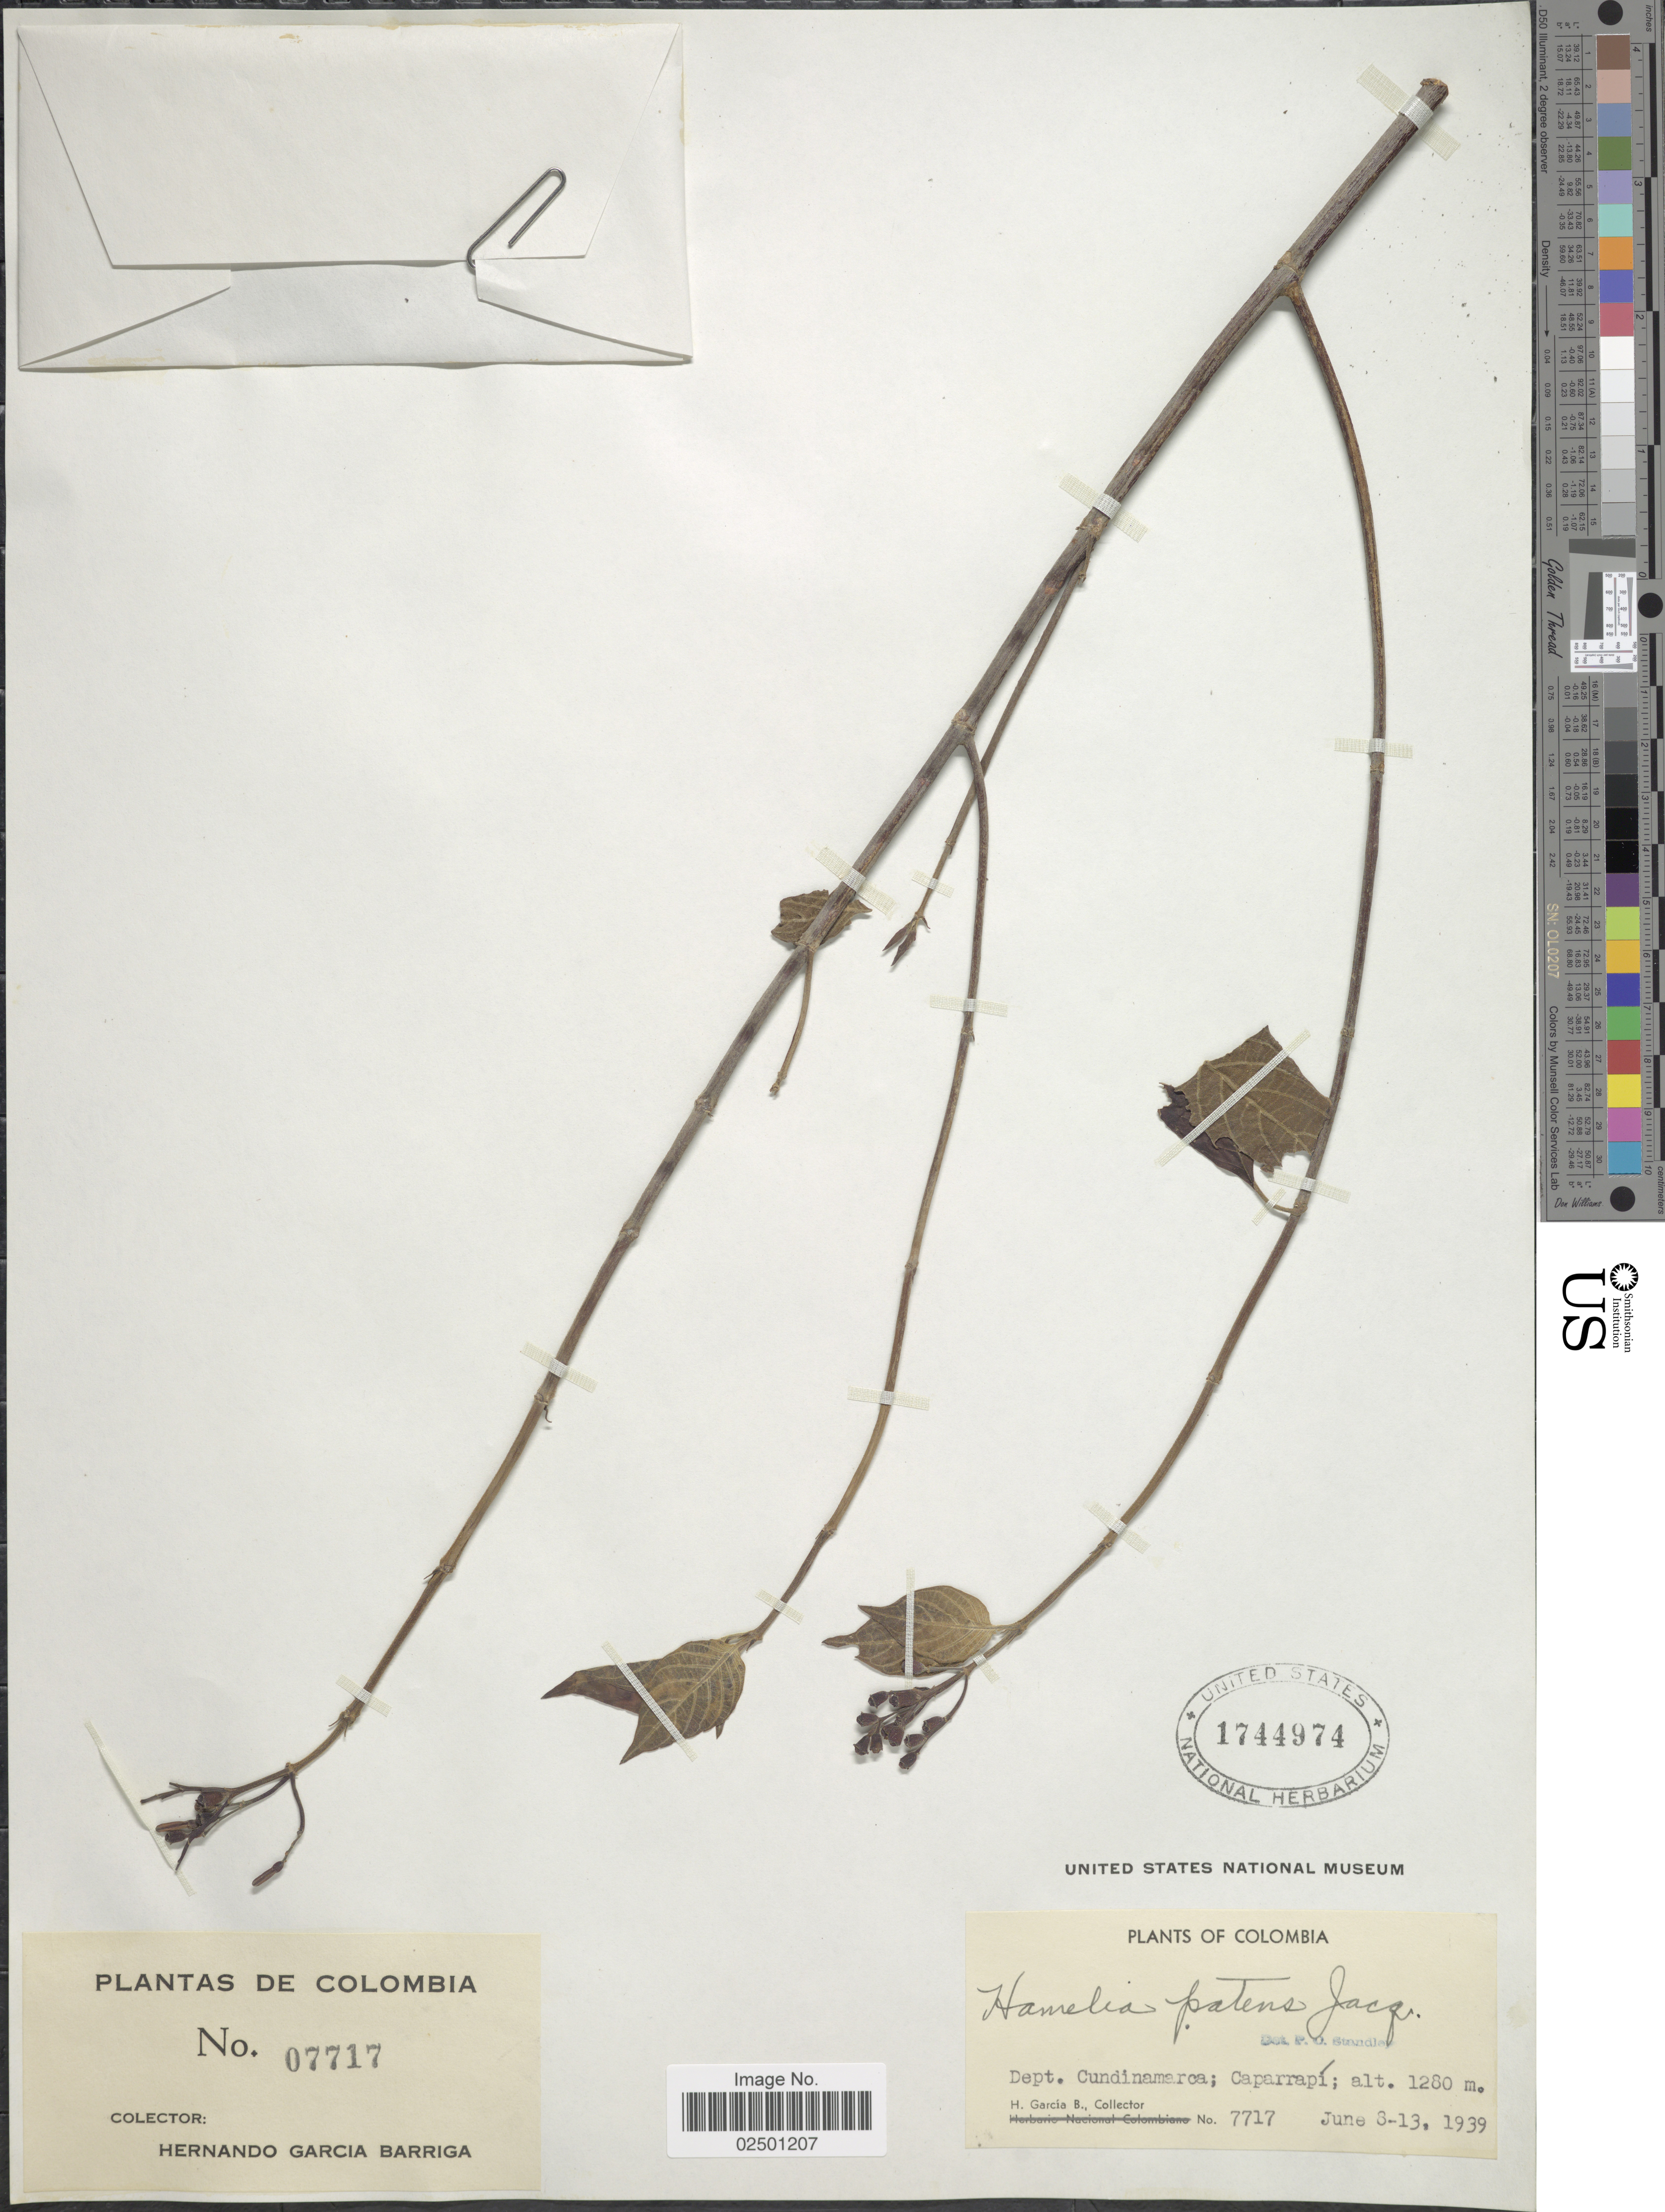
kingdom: Plantae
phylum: Tracheophyta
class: Magnoliopsida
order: Gentianales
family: Rubiaceae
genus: Hamelia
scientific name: Hamelia patens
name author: Jacq.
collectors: H. García Barriga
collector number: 7717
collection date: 1939-06-08/1939-06-13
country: Colombia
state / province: Cundinamarca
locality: Dept. Cundinamarca; Caparrapi.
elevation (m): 1280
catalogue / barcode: US 1744974